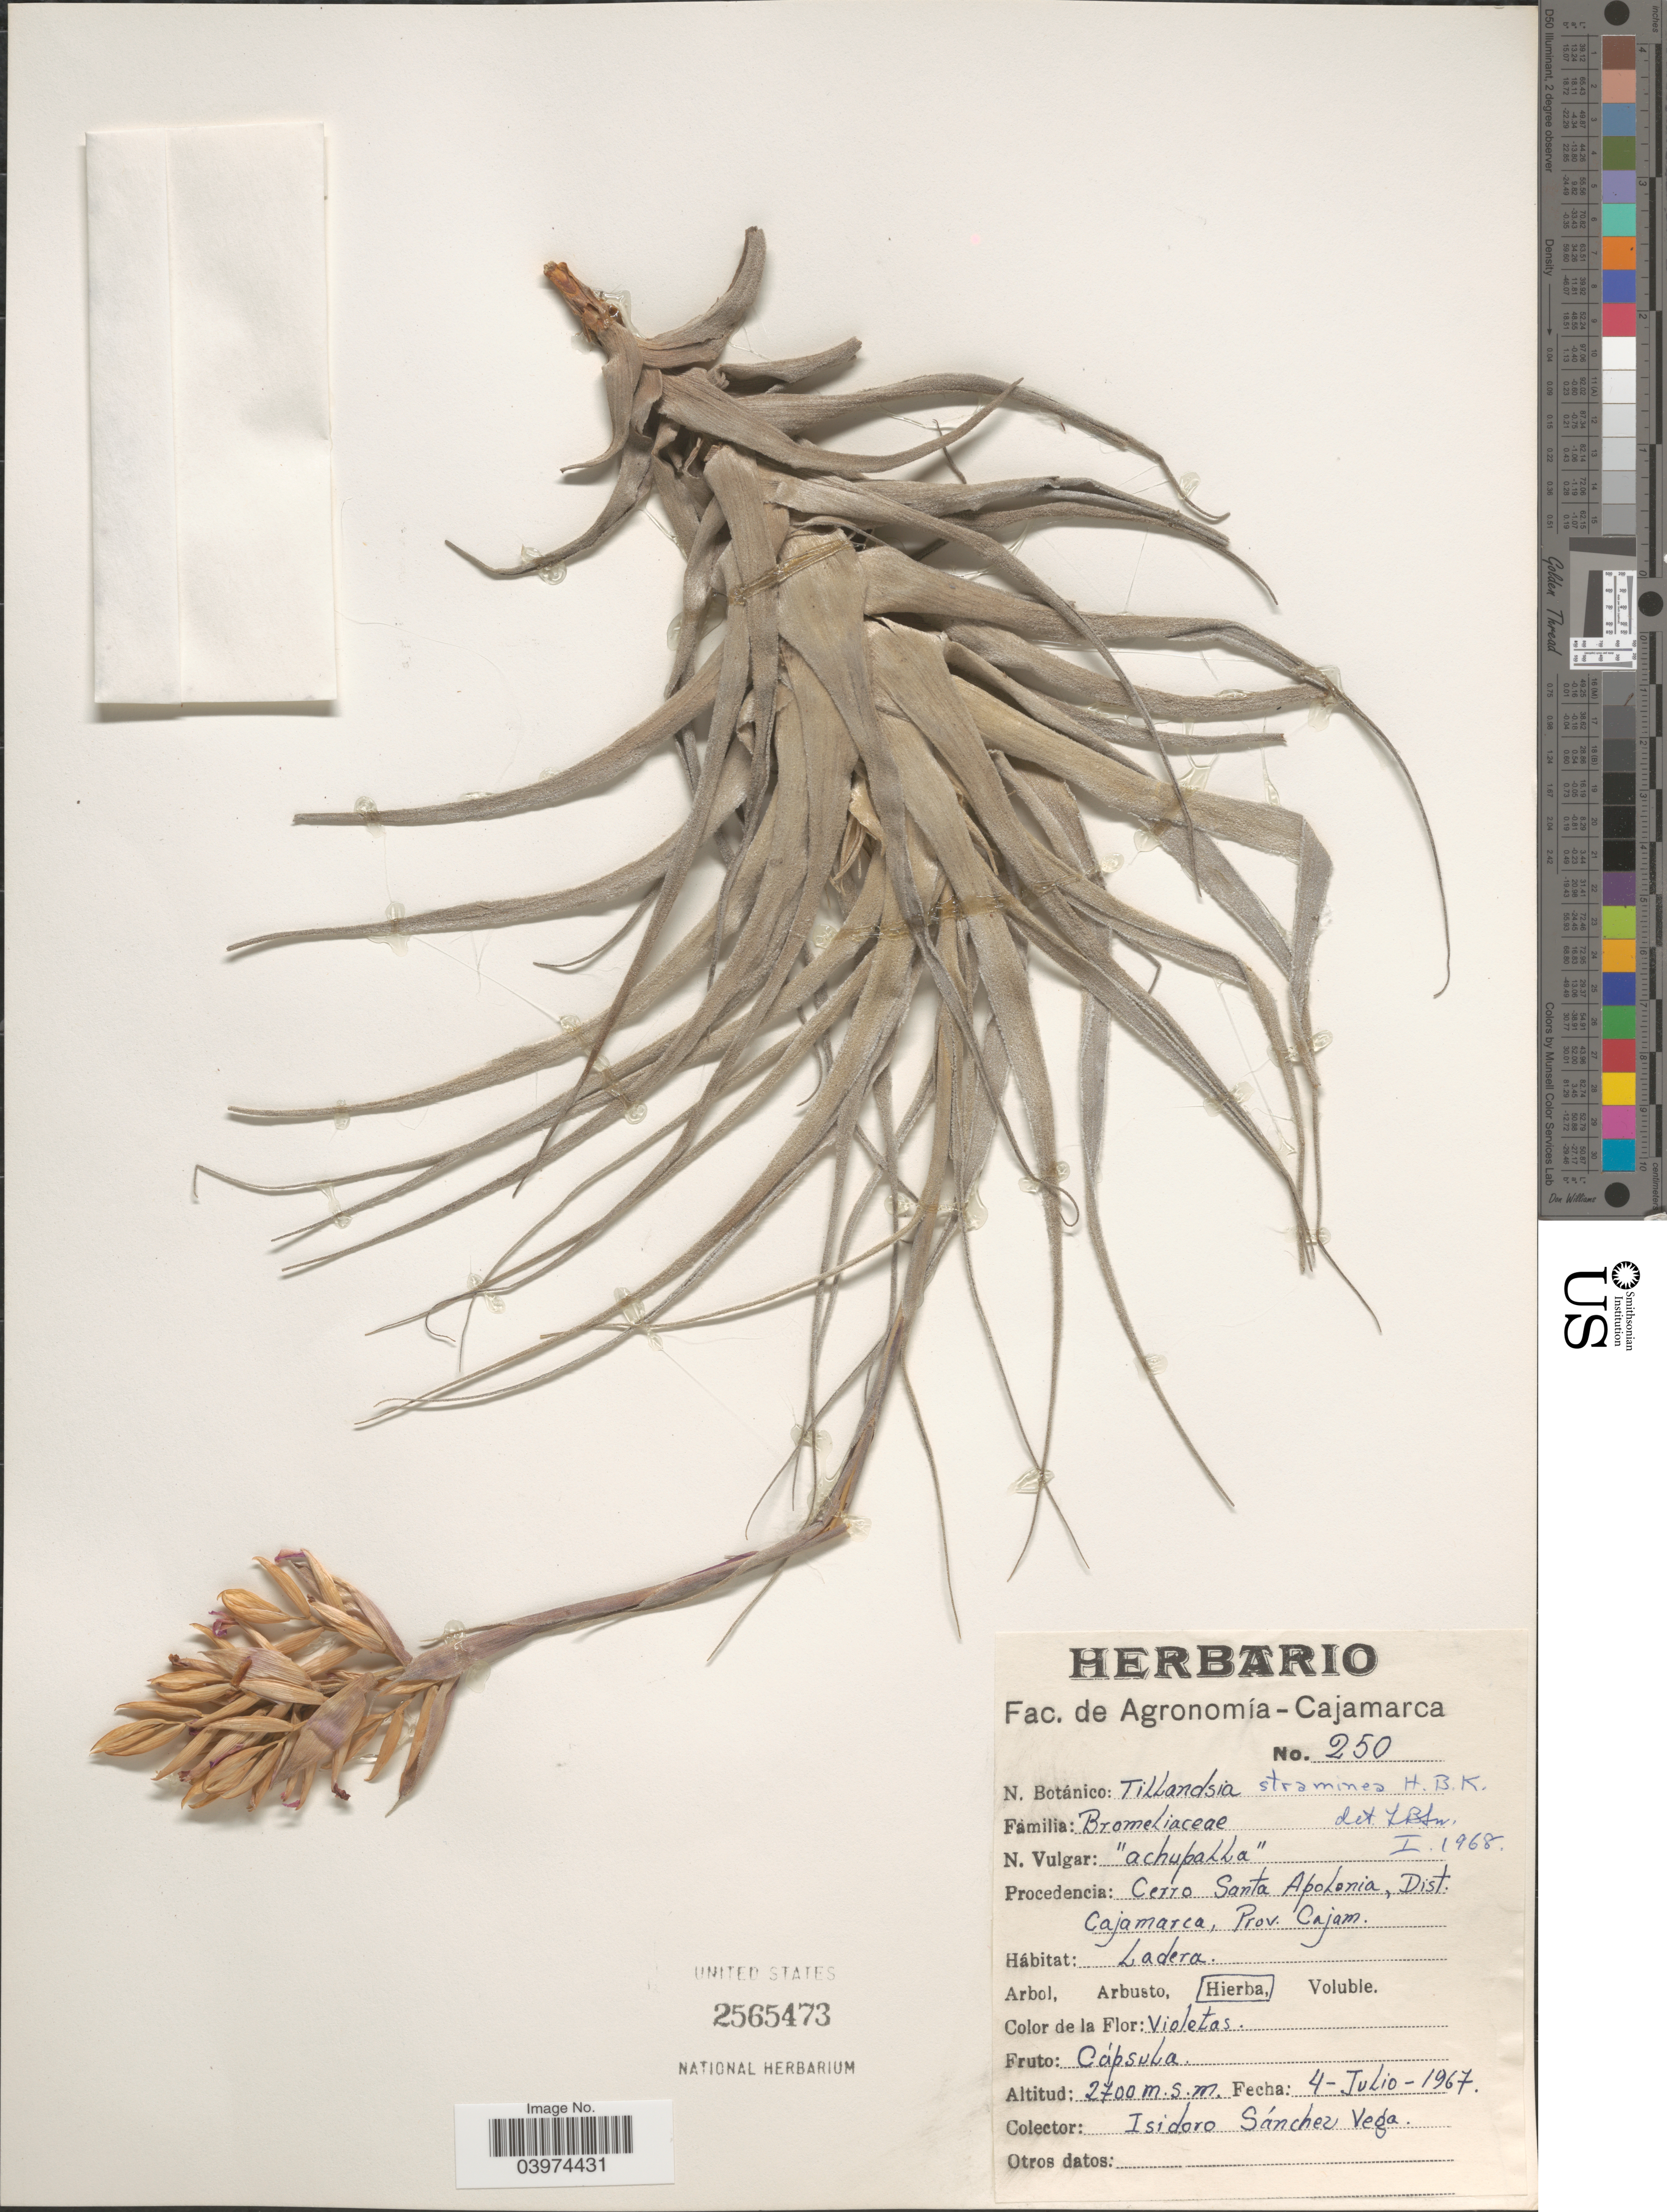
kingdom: Plantae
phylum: Tracheophyta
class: Liliopsida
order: Poales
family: Bromeliaceae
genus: Tillandsia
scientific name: Tillandsia straminea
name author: Kunth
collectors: I. Sánchez Vega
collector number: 250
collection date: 1967-07-04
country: Peru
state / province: Cajamarca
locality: Procedencia: Cerro Santa Apolonia, Dist. Cajamarca, Prov. Cajam.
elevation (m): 2700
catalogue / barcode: US 2565473